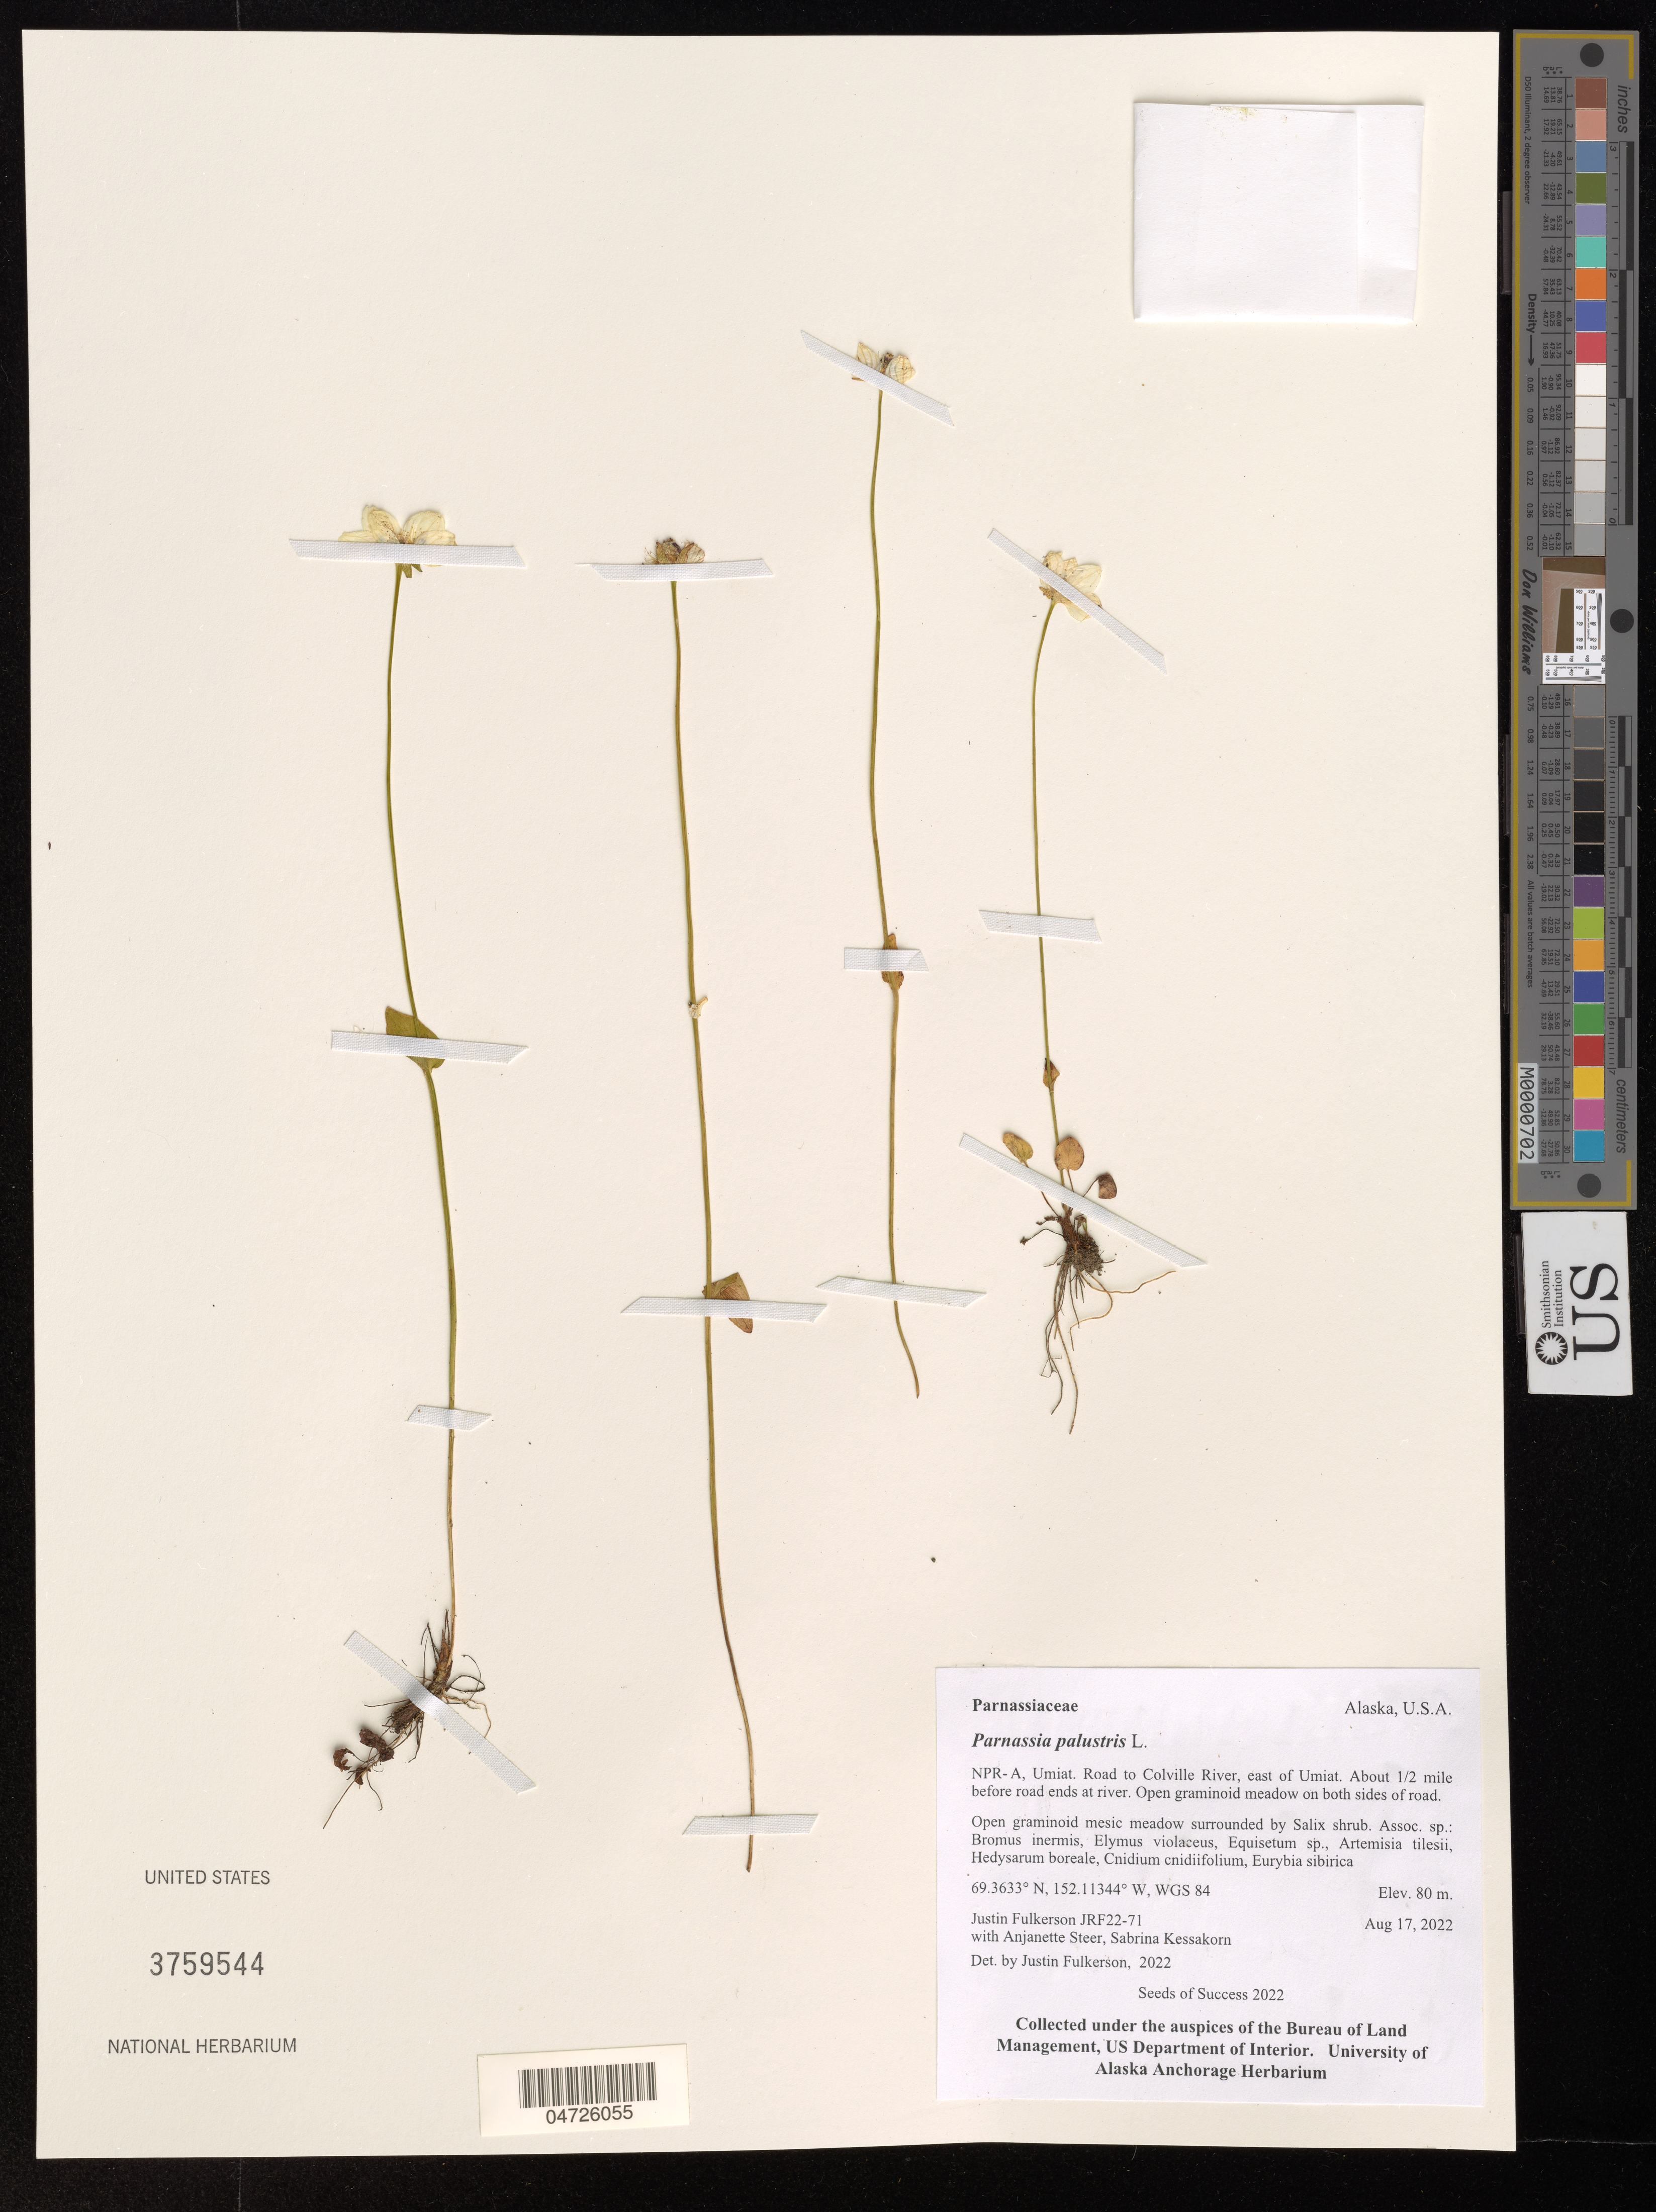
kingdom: Plantae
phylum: Tracheophyta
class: Magnoliopsida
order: Celastrales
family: Parnassiaceae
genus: Parnassia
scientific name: Parnassia palustris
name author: L.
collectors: J. Fulkerson & A. Steer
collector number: JRF22-71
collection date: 2022-08-17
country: United States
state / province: Alaska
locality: NPR - A, Umiat. Road to Colville River, east of Umiat. About 1/2 mile before road ends at river. WGS84.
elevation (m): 80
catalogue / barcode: US 3759544